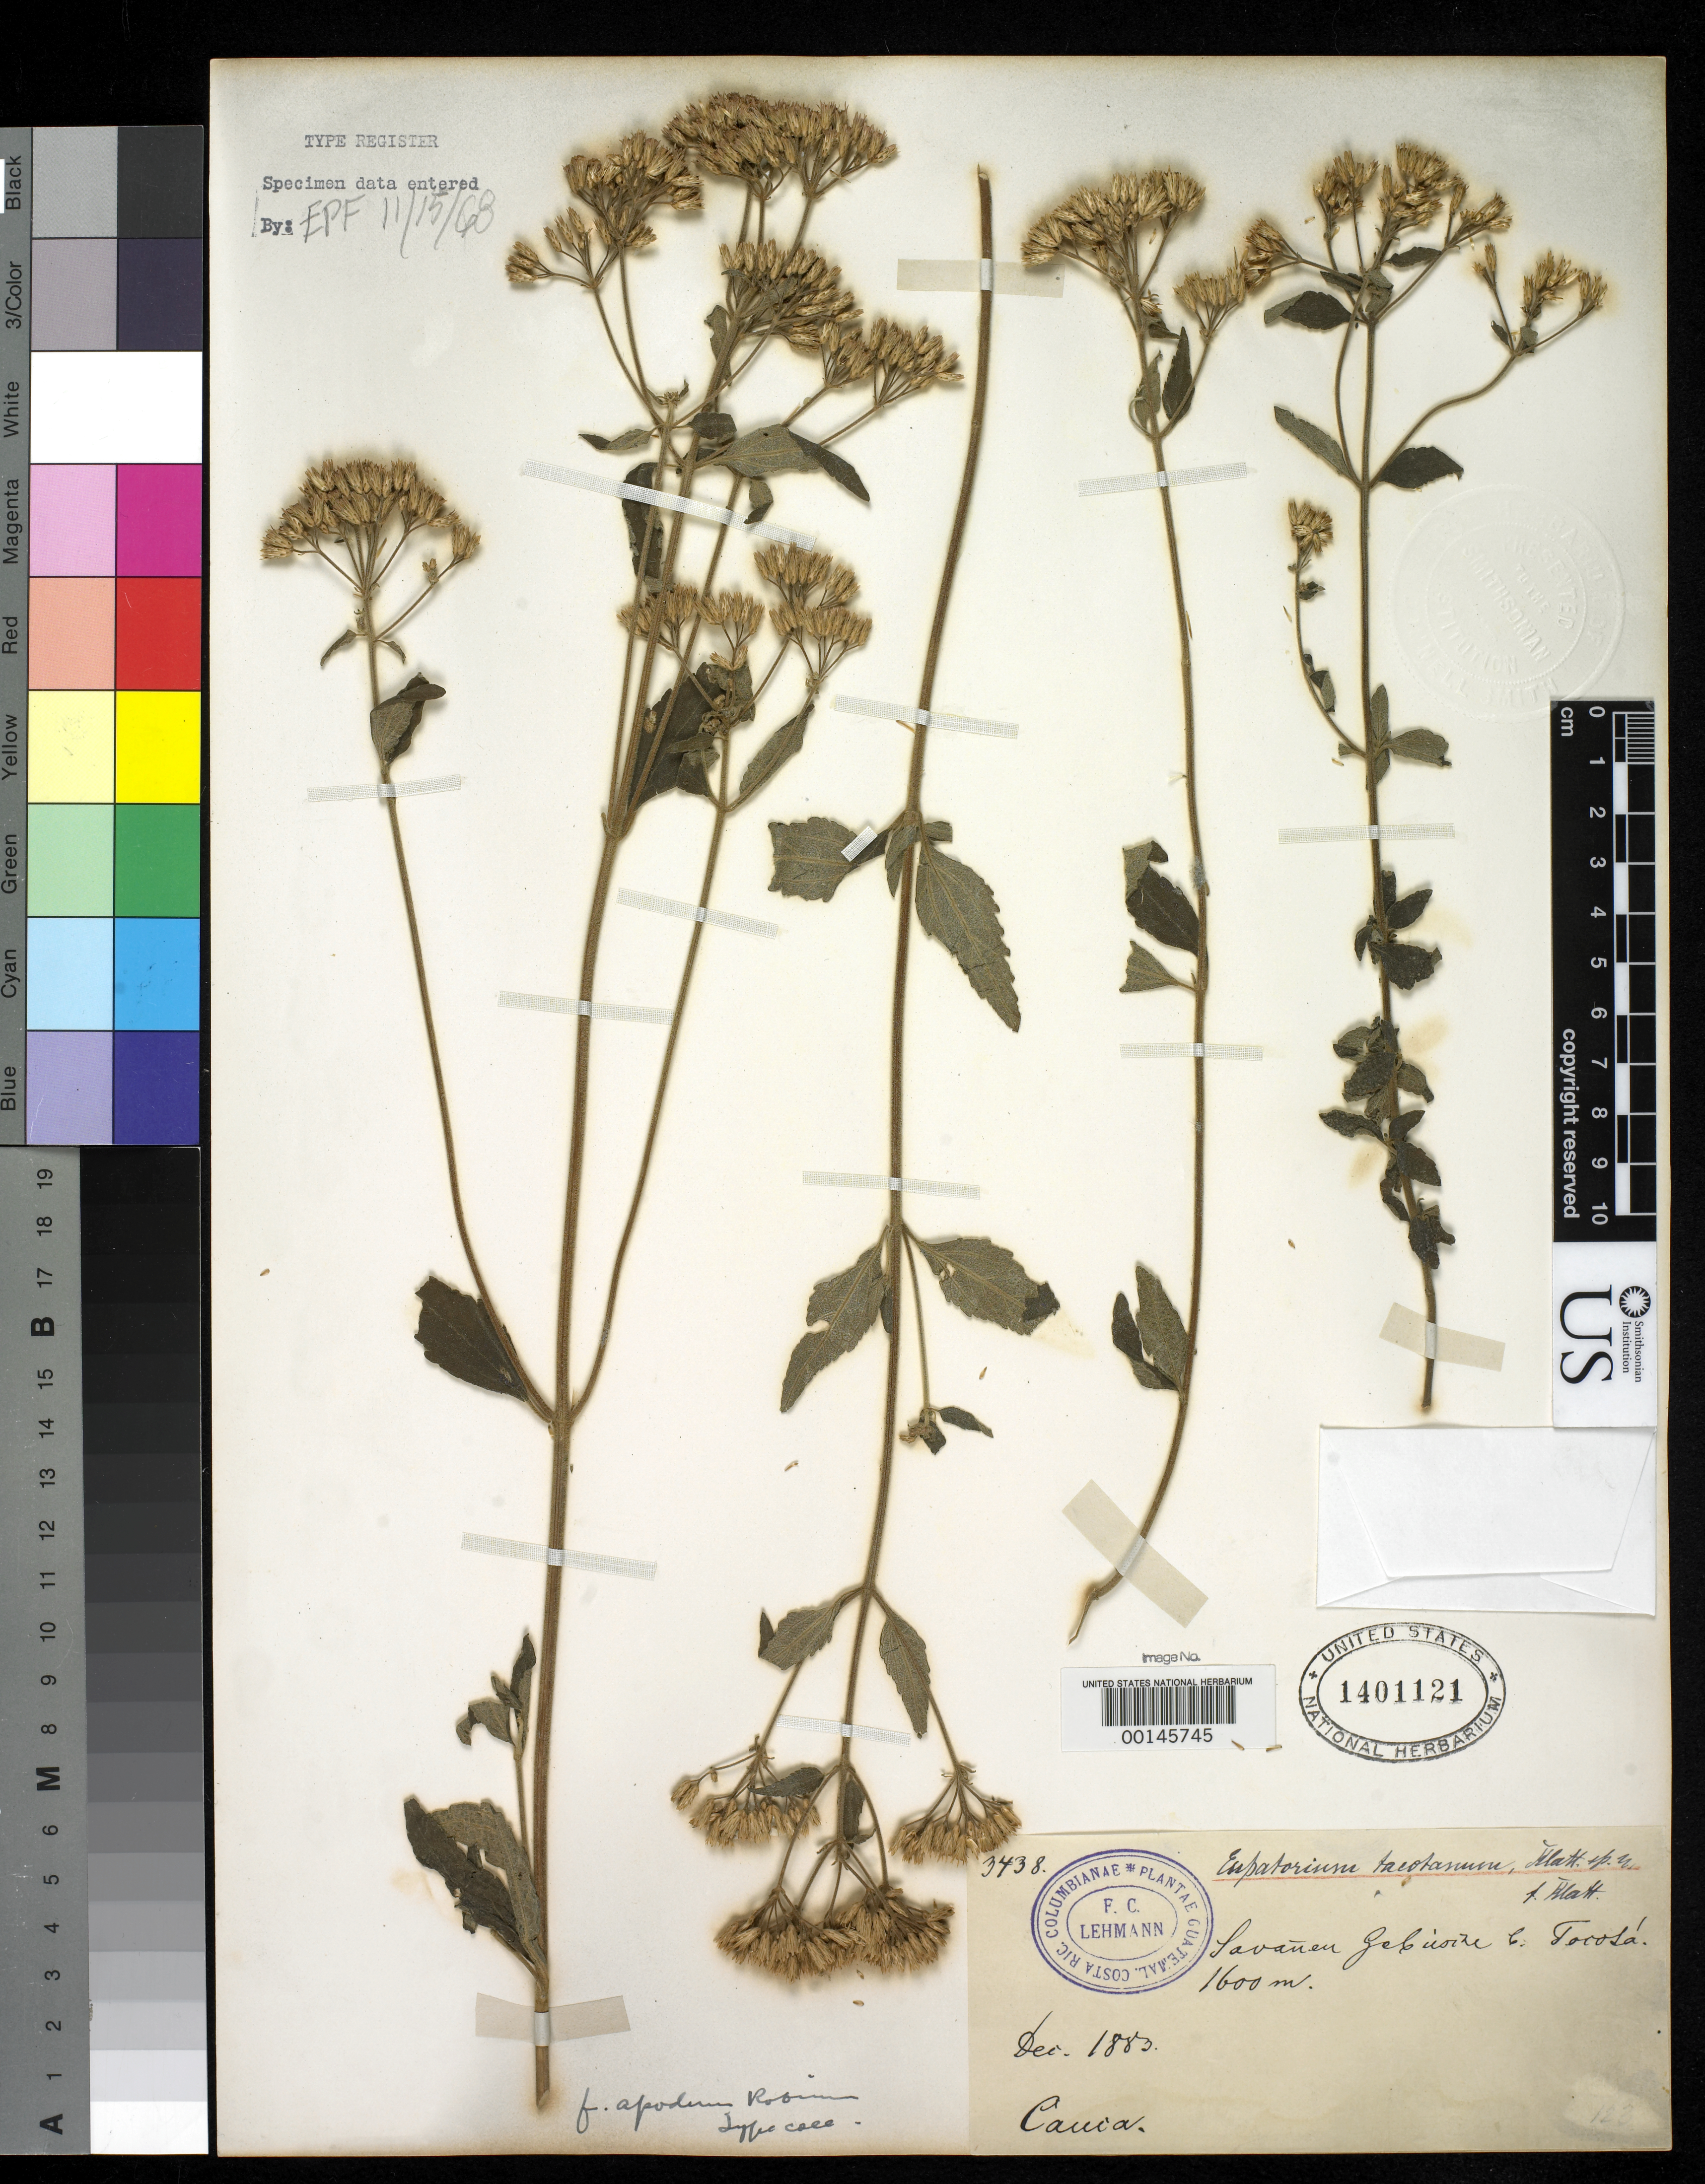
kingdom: Plantae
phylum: Tracheophyta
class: Magnoliopsida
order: Asterales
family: Asteraceae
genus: Eupatorium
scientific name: Eupatorium tacotanum f. apodum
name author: Rob.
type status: Isotype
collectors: F. C. Lehmann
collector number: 3438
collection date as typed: Dec 1883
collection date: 1883-12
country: Colombia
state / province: Cauca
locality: Torota.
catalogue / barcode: US 1401121